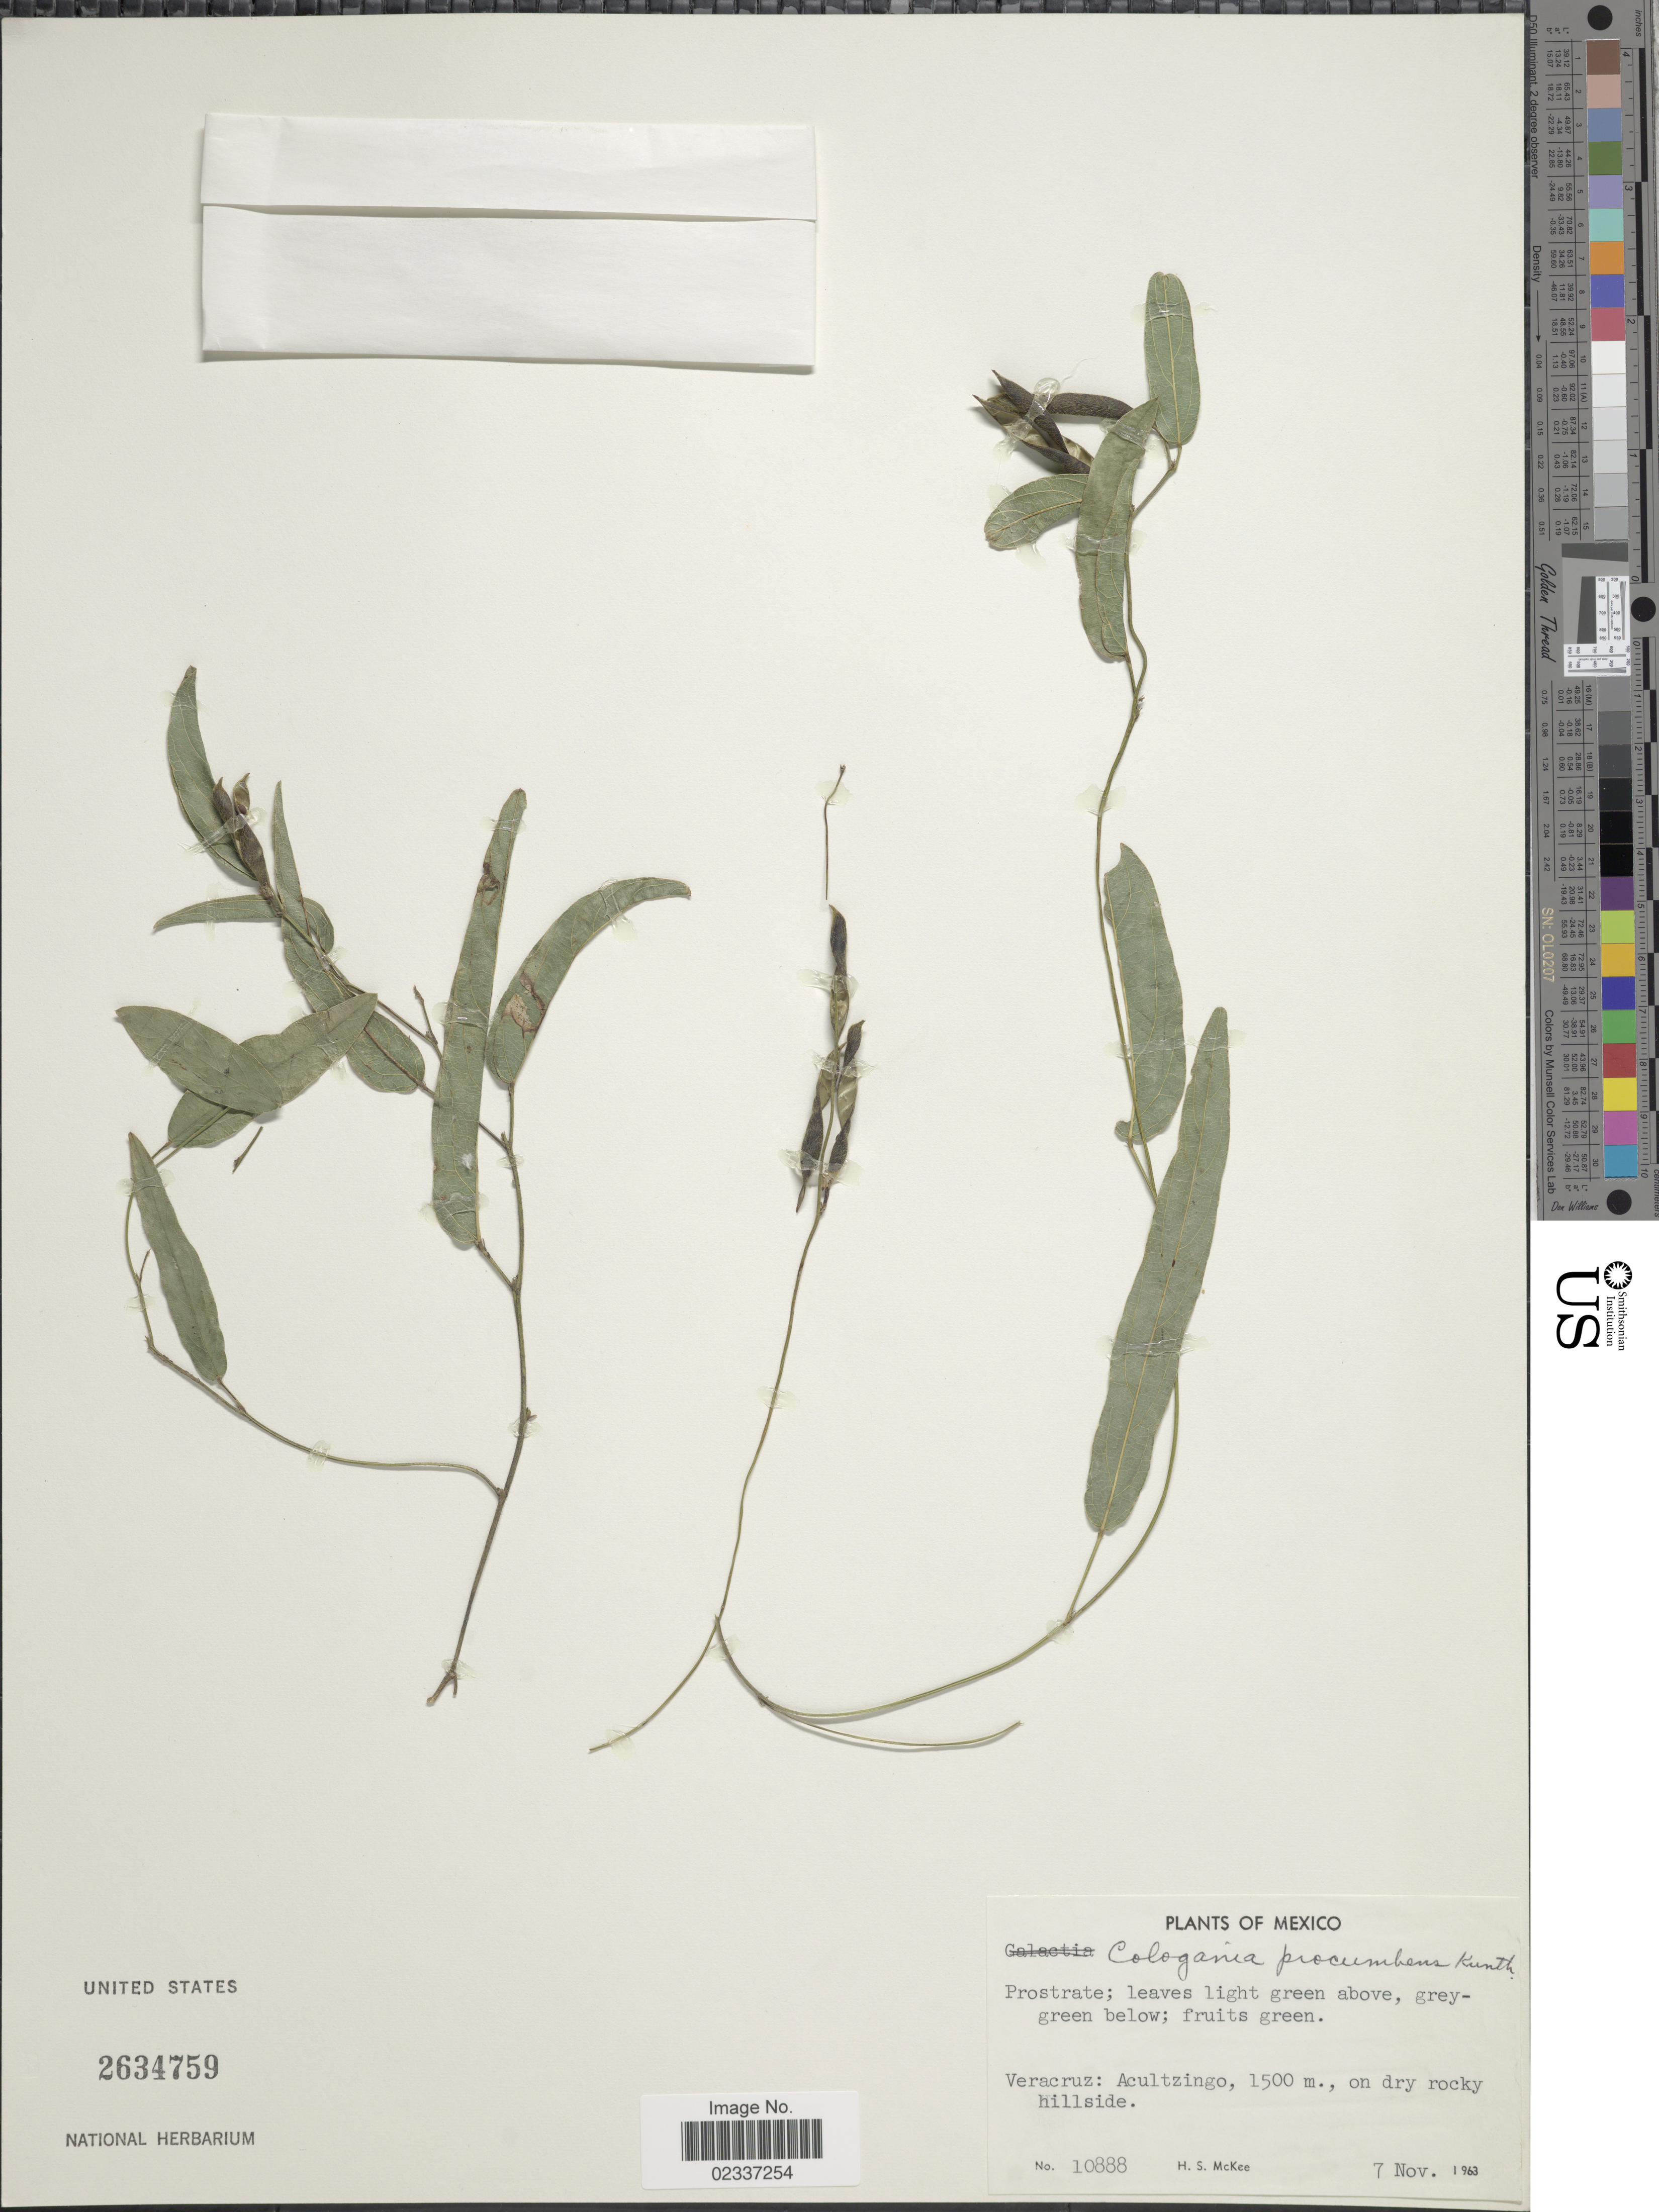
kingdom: Plantae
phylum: Tracheophyta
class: Magnoliopsida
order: Fabales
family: Fabaceae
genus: Cologania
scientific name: Cologania procumbens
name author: Kunth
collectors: H. S. McKee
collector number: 10888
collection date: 1963-11-07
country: Mexico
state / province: Veracruz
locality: Veracruz: Acultzingo; on dry rocky hillside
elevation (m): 1500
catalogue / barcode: US 2634759